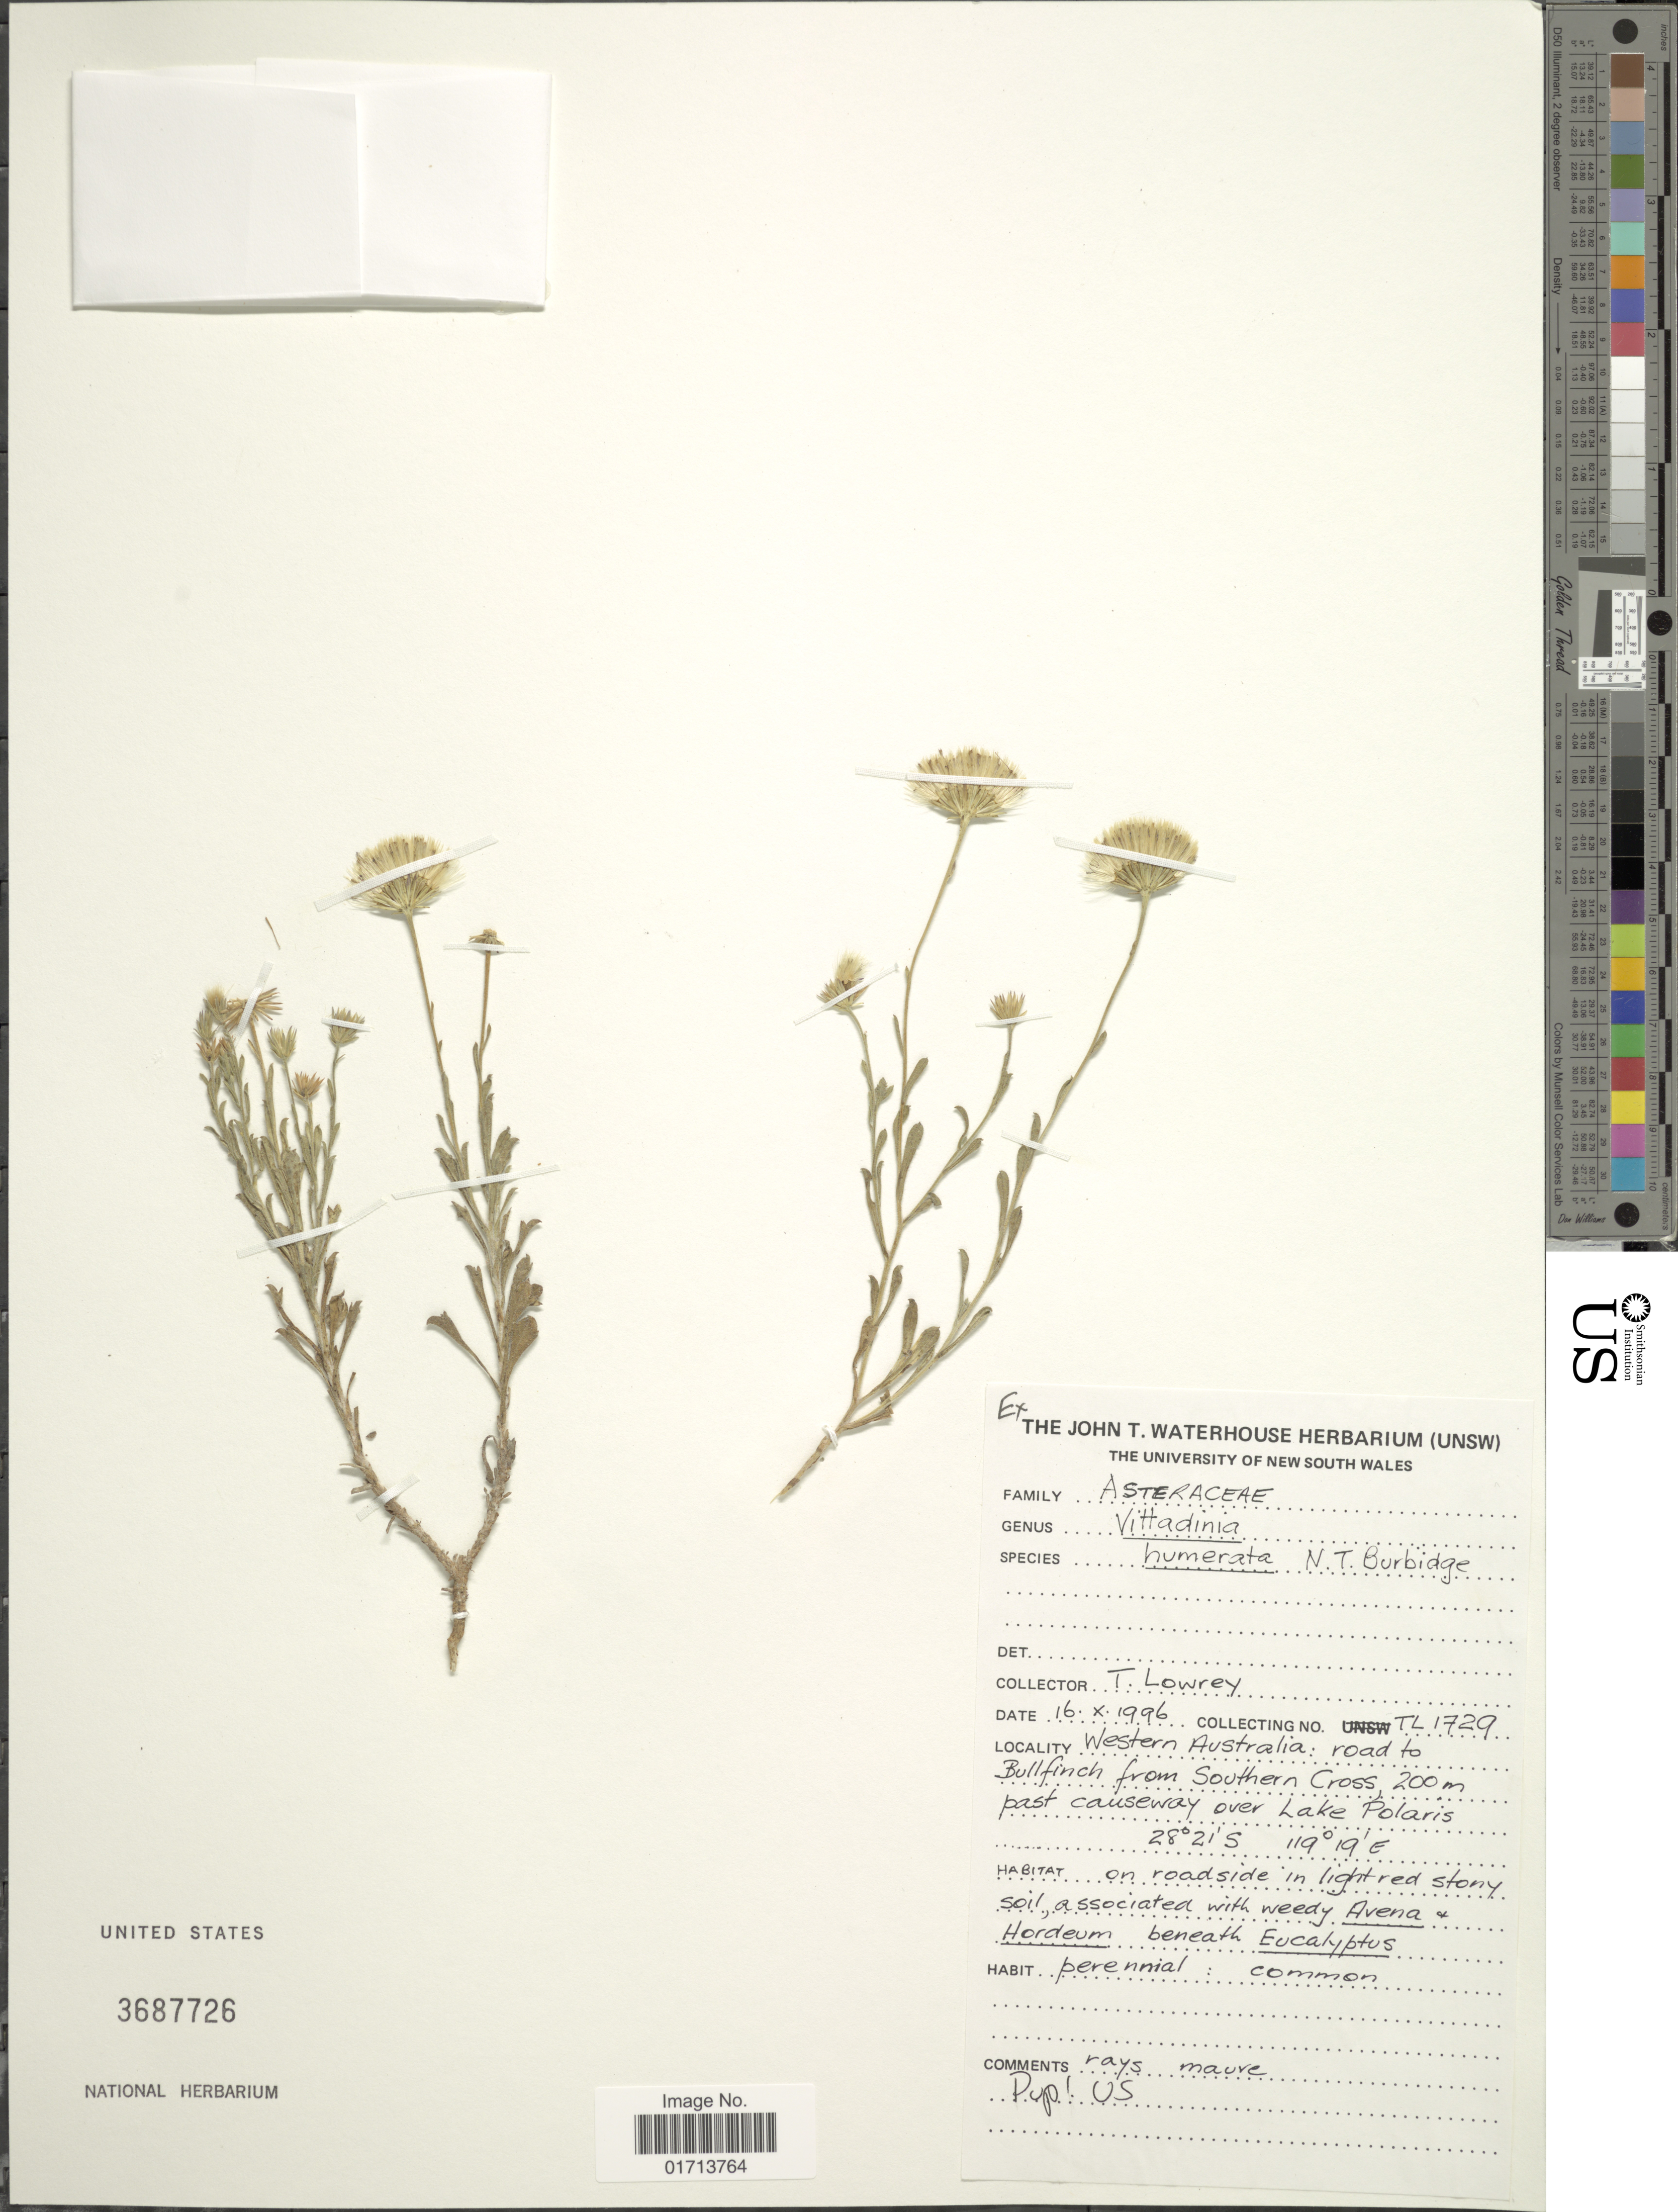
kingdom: Plantae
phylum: Tracheophyta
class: Magnoliopsida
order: Asterales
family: Asteraceae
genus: Vittadinia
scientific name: Vittadinia humerata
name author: N.T. Burb.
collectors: T. Lowrey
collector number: TL1729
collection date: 1996-10-16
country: Australia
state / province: Western Australia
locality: Road to Bullfinch from Southern Cross, past causeway over Lake Polaris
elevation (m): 200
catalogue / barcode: US 3687726